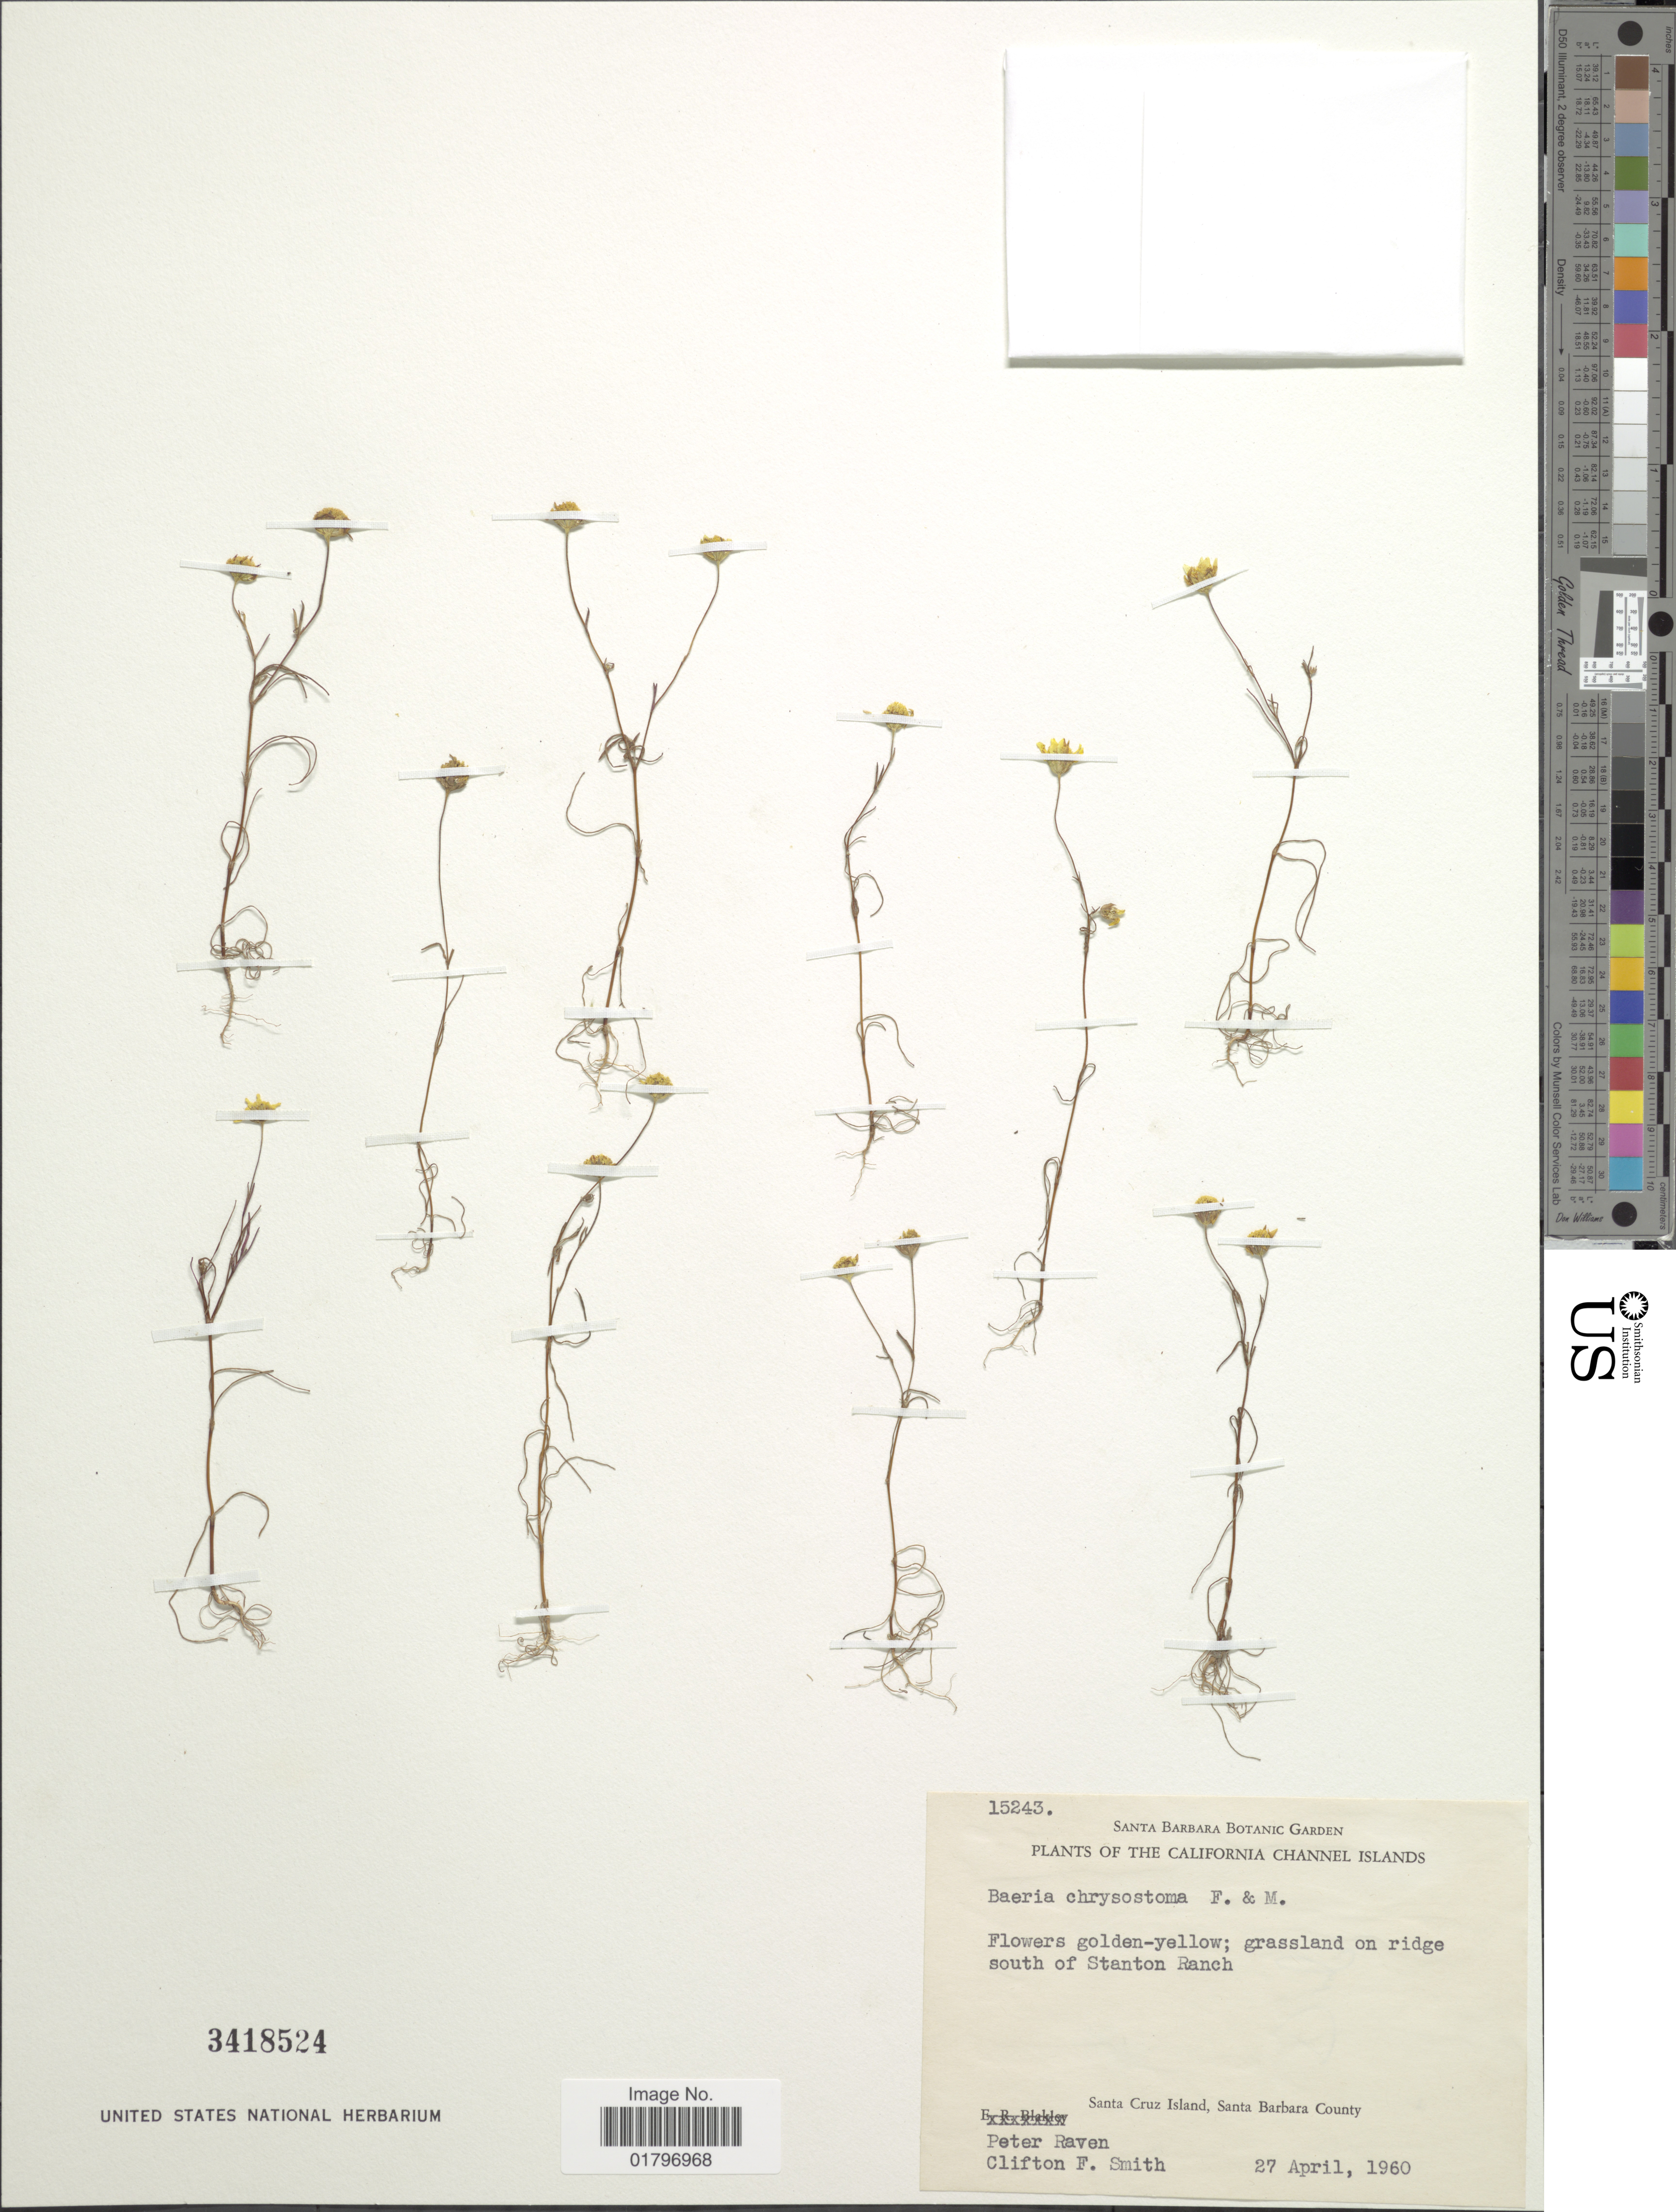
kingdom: Plantae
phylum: Tracheophyta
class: Magnoliopsida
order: Asterales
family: Asteraceae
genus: Lasthenia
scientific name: Lasthenia chrysostoma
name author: (Fisch. & C.A. Mey.) Greene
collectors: P. Raven & C. F. Smith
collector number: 15243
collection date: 1960-04-27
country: United States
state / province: California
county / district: Santa Barbara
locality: California Channel Islands. Grassland on ridge south of Stanton Ranch. Santa Cruz Island, Santa Barbara County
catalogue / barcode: US 3418524